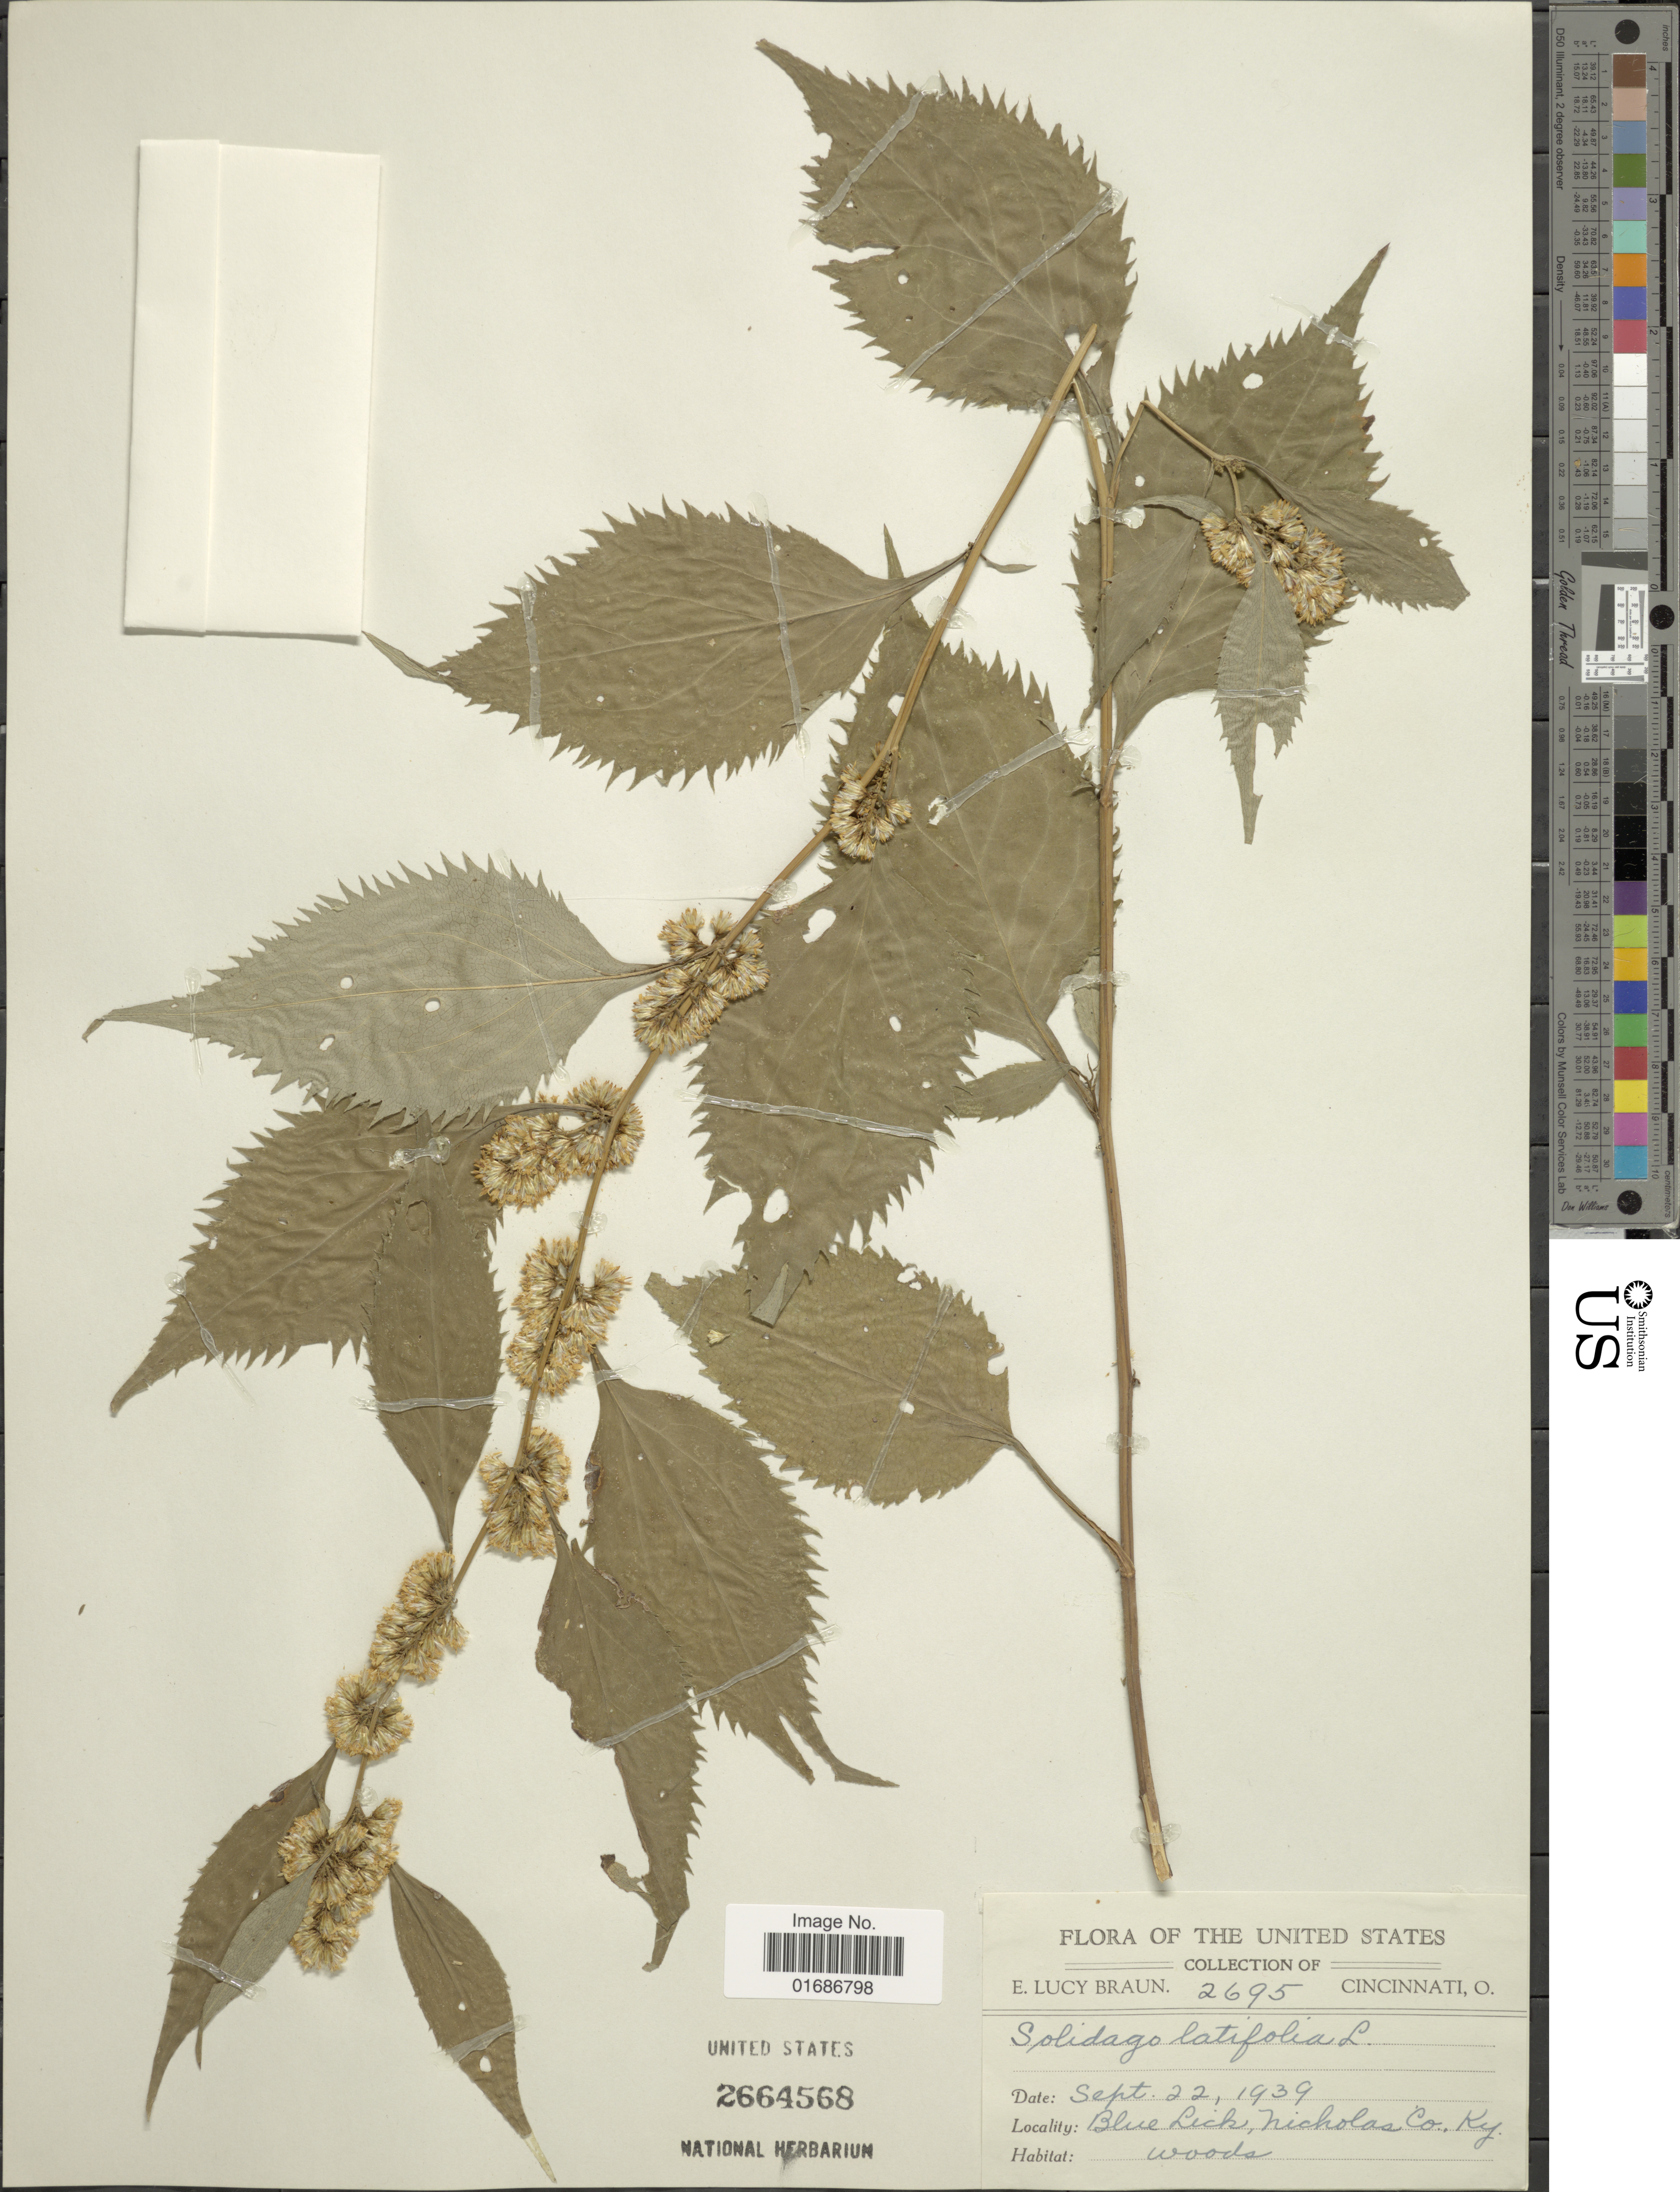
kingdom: Plantae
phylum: Tracheophyta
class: Magnoliopsida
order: Asterales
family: Asteraceae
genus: Solidago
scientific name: Solidago flexicaulis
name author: L.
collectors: E. L. Braun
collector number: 2695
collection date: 1939-09-22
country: United States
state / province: Kentucky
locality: Blue Lick, Nicholas Co., Ky.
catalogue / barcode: US 2664568